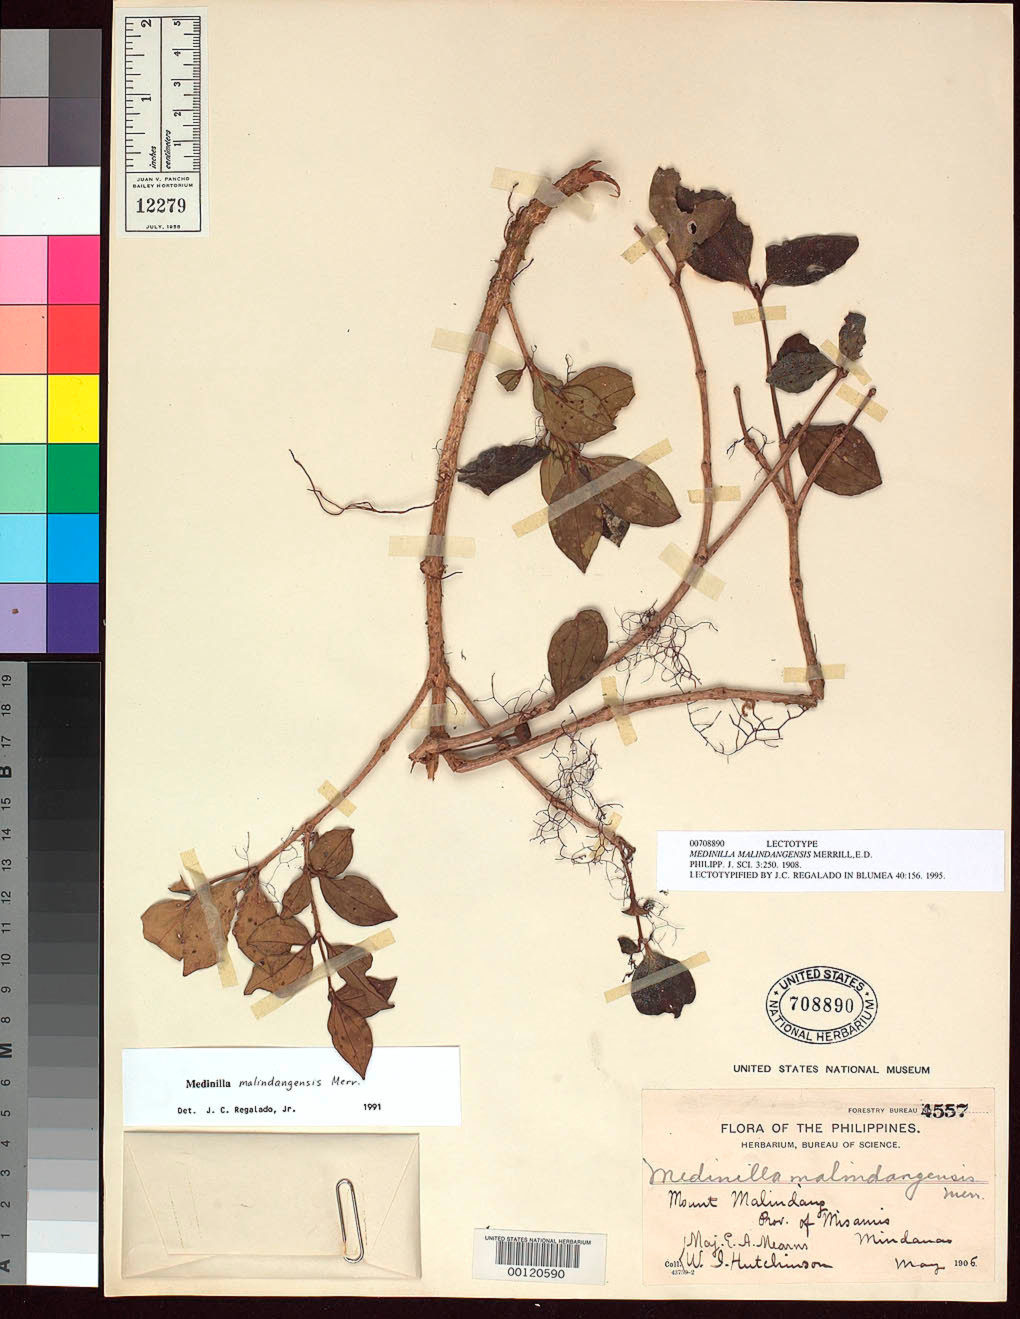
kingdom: Plantae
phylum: Tracheophyta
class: Magnoliopsida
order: Myrtales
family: Melastomataceae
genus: Medinilla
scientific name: Medinilla malindangensis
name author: Merr.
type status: Lectotype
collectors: E. A. Mearns & W. I. Hutchinson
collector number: Bur. Sci. 4557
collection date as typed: May 1906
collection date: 1906-05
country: Philippines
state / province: Northern Mindanao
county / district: Misamis Occidental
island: Mindanao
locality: Mt. Malindang.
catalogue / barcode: US 708890